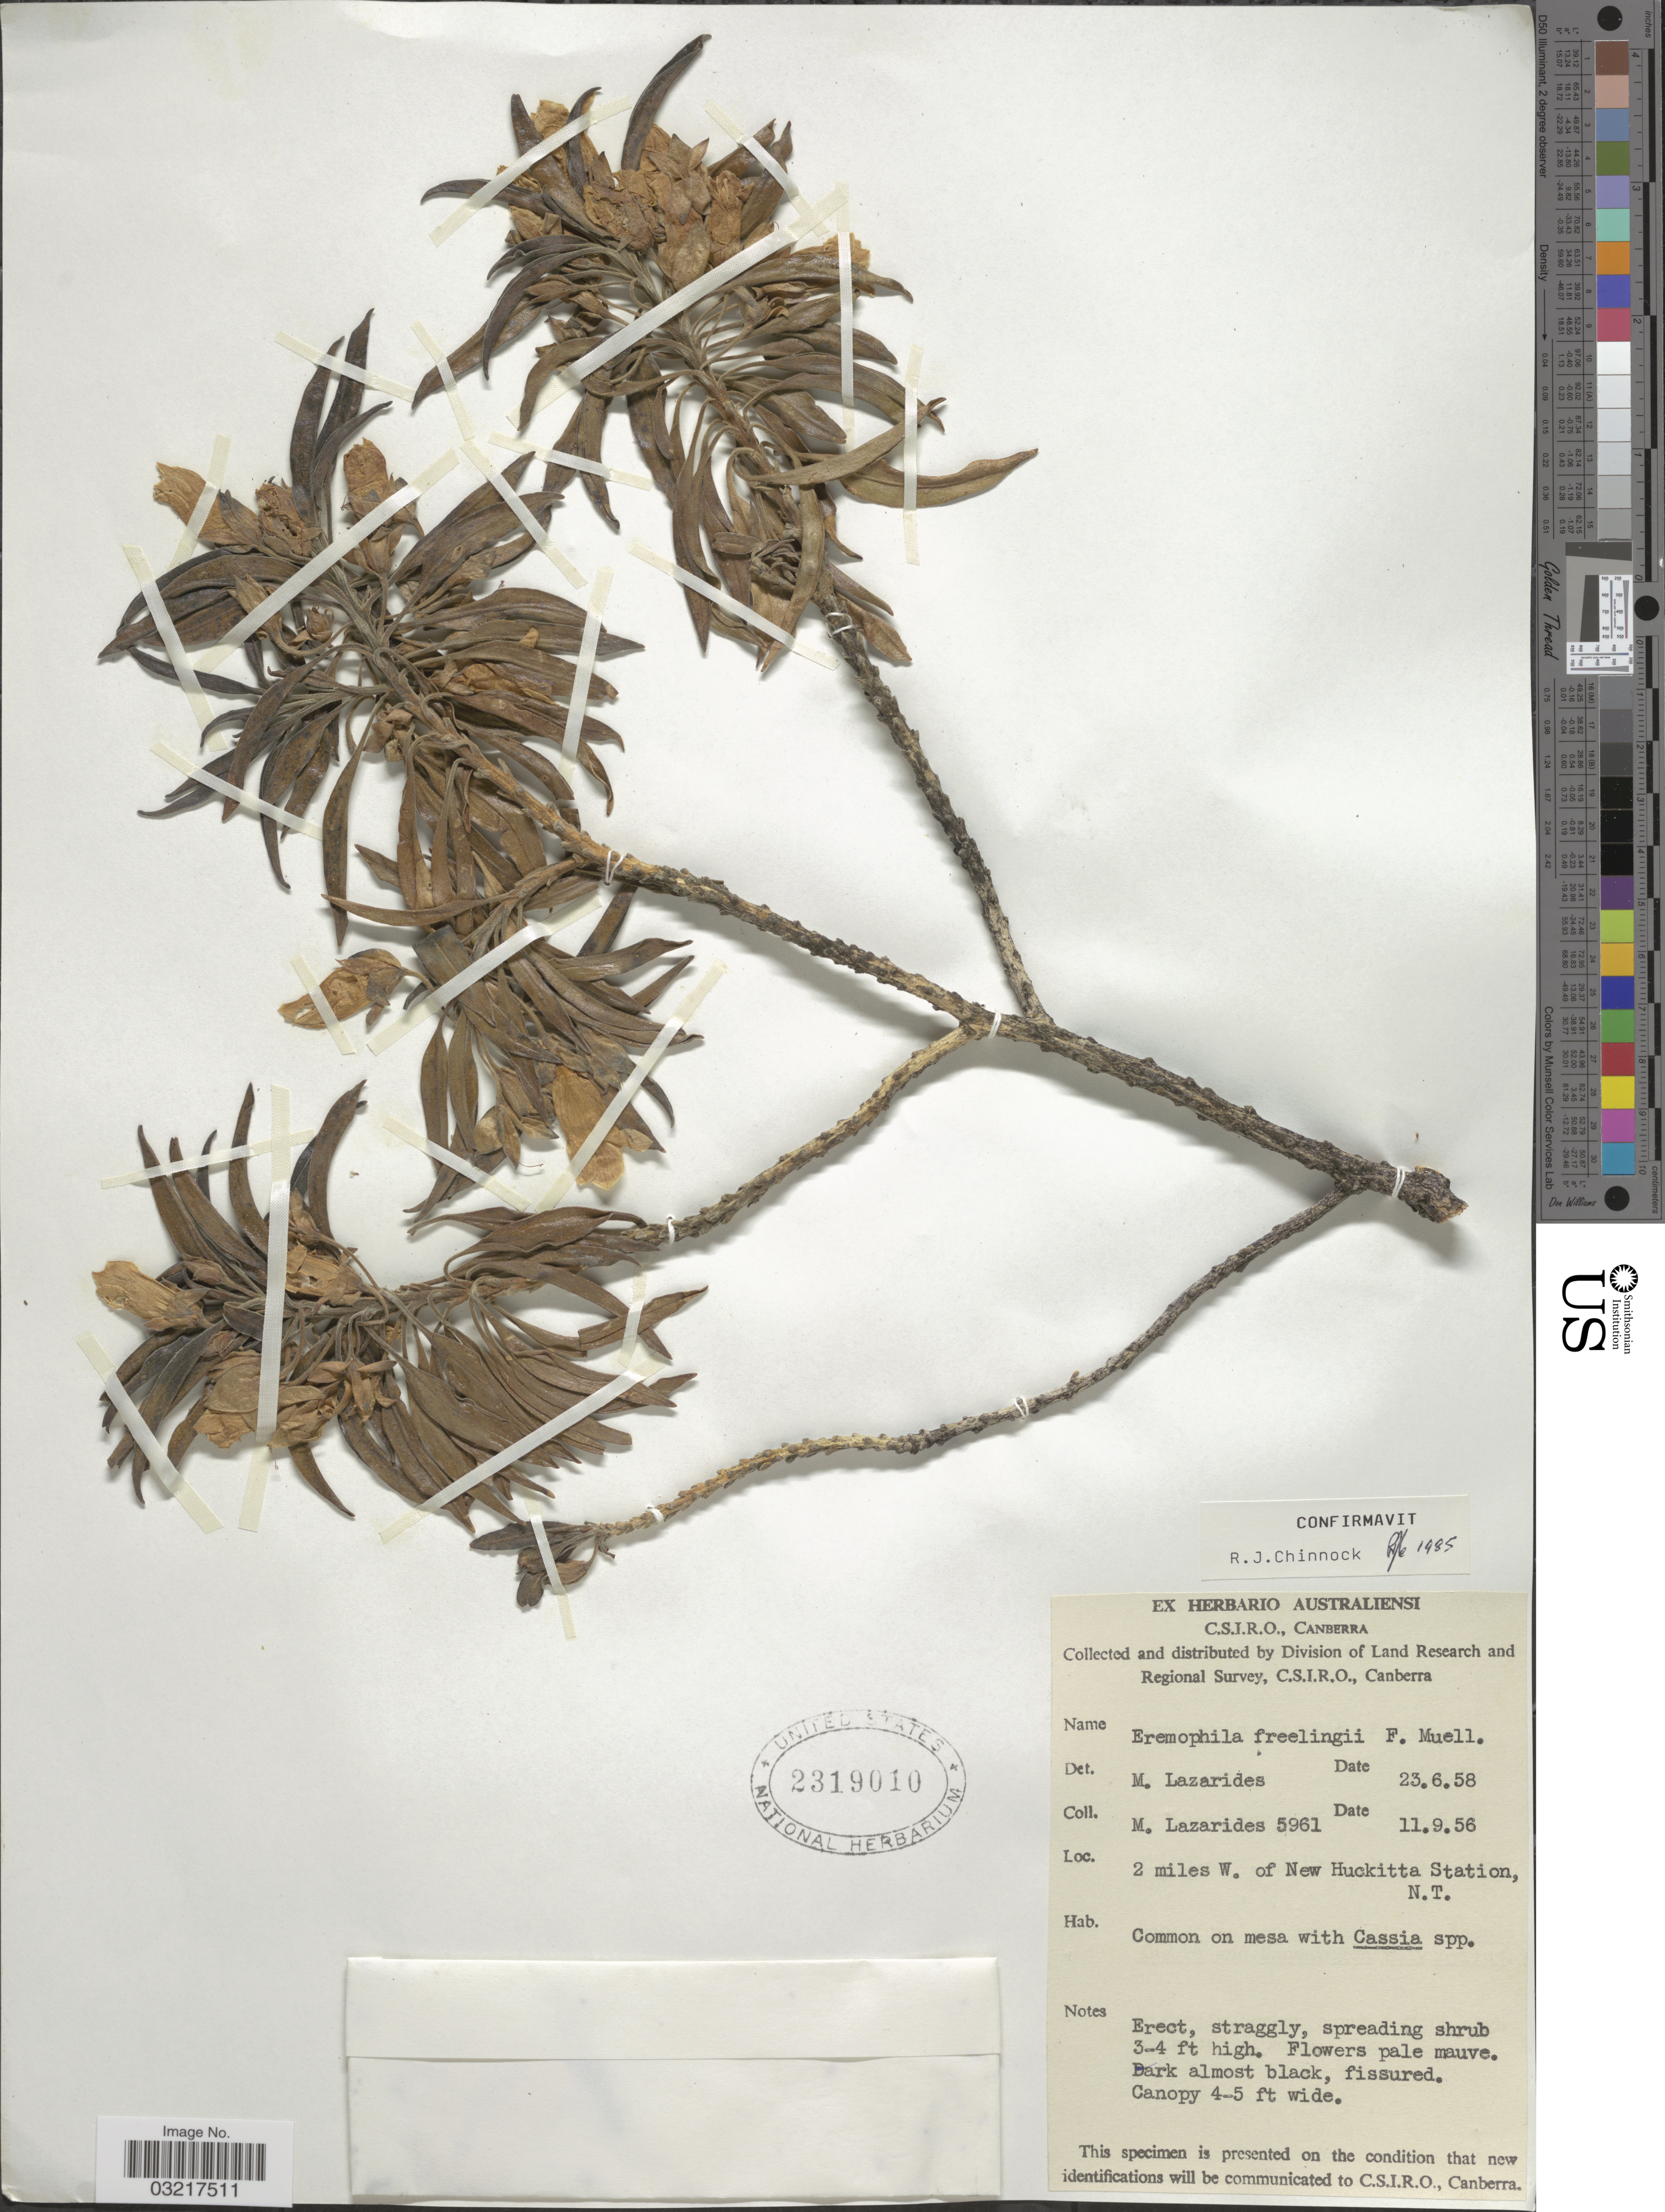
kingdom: Plantae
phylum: Tracheophyta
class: Magnoliopsida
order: Lamiales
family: Scrophulariaceae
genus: Eremophila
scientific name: Eremophila freelingii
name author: F. Muell.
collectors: M. Lazarides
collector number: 5961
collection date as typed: Transcribed d/m/y: 11/9/56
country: Australia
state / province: Northern Territory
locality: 2 miles W. of New Huckitta Station, N.T.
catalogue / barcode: US 2319010